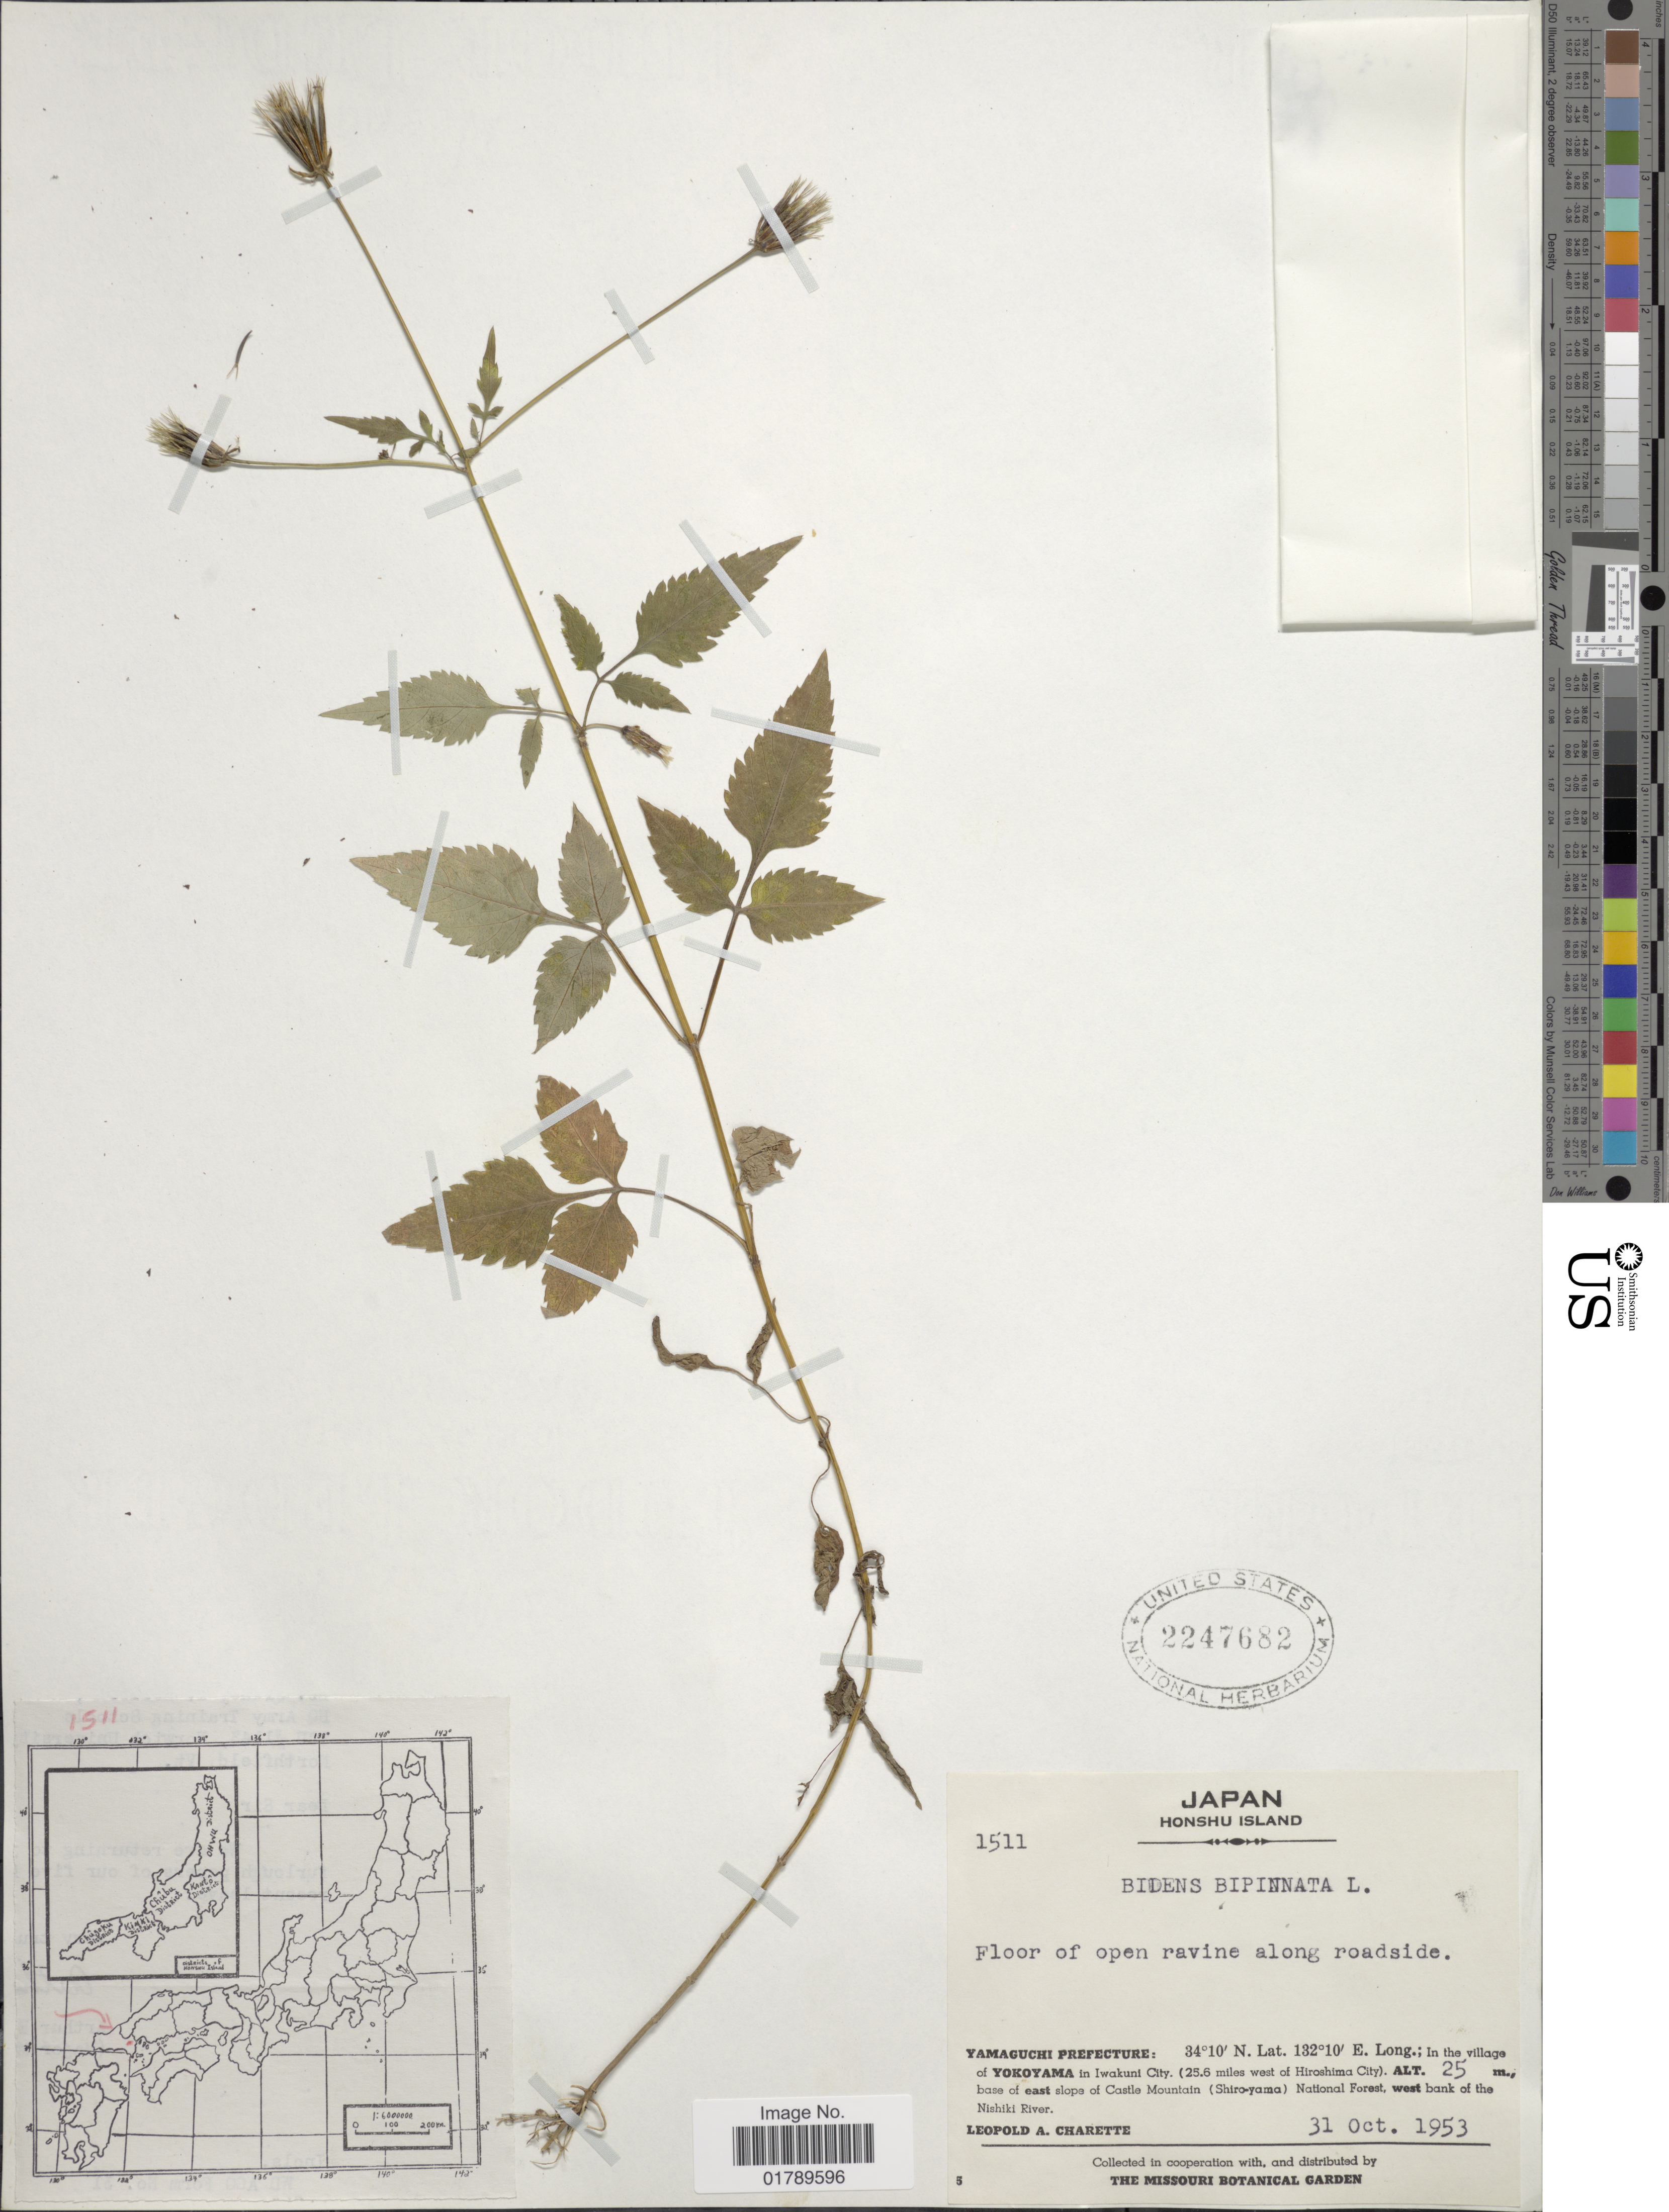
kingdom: Plantae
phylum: Tracheophyta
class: Magnoliopsida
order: Asterales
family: Asteraceae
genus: Bidens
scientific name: Bidens bipinnata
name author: L.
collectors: L. A. Charette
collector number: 1511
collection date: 1953-10-31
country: Japan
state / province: Yamaguti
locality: Honshu Island. Yamaguchi Prefecture: In the village of Yokoyama in Iwakuni City. (25.6 miles west of Hiroshima City). base of east slope of Castle Mountain (Shiro-yama) National Forest, west bank of the Nishiki River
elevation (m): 25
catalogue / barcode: US 2247682